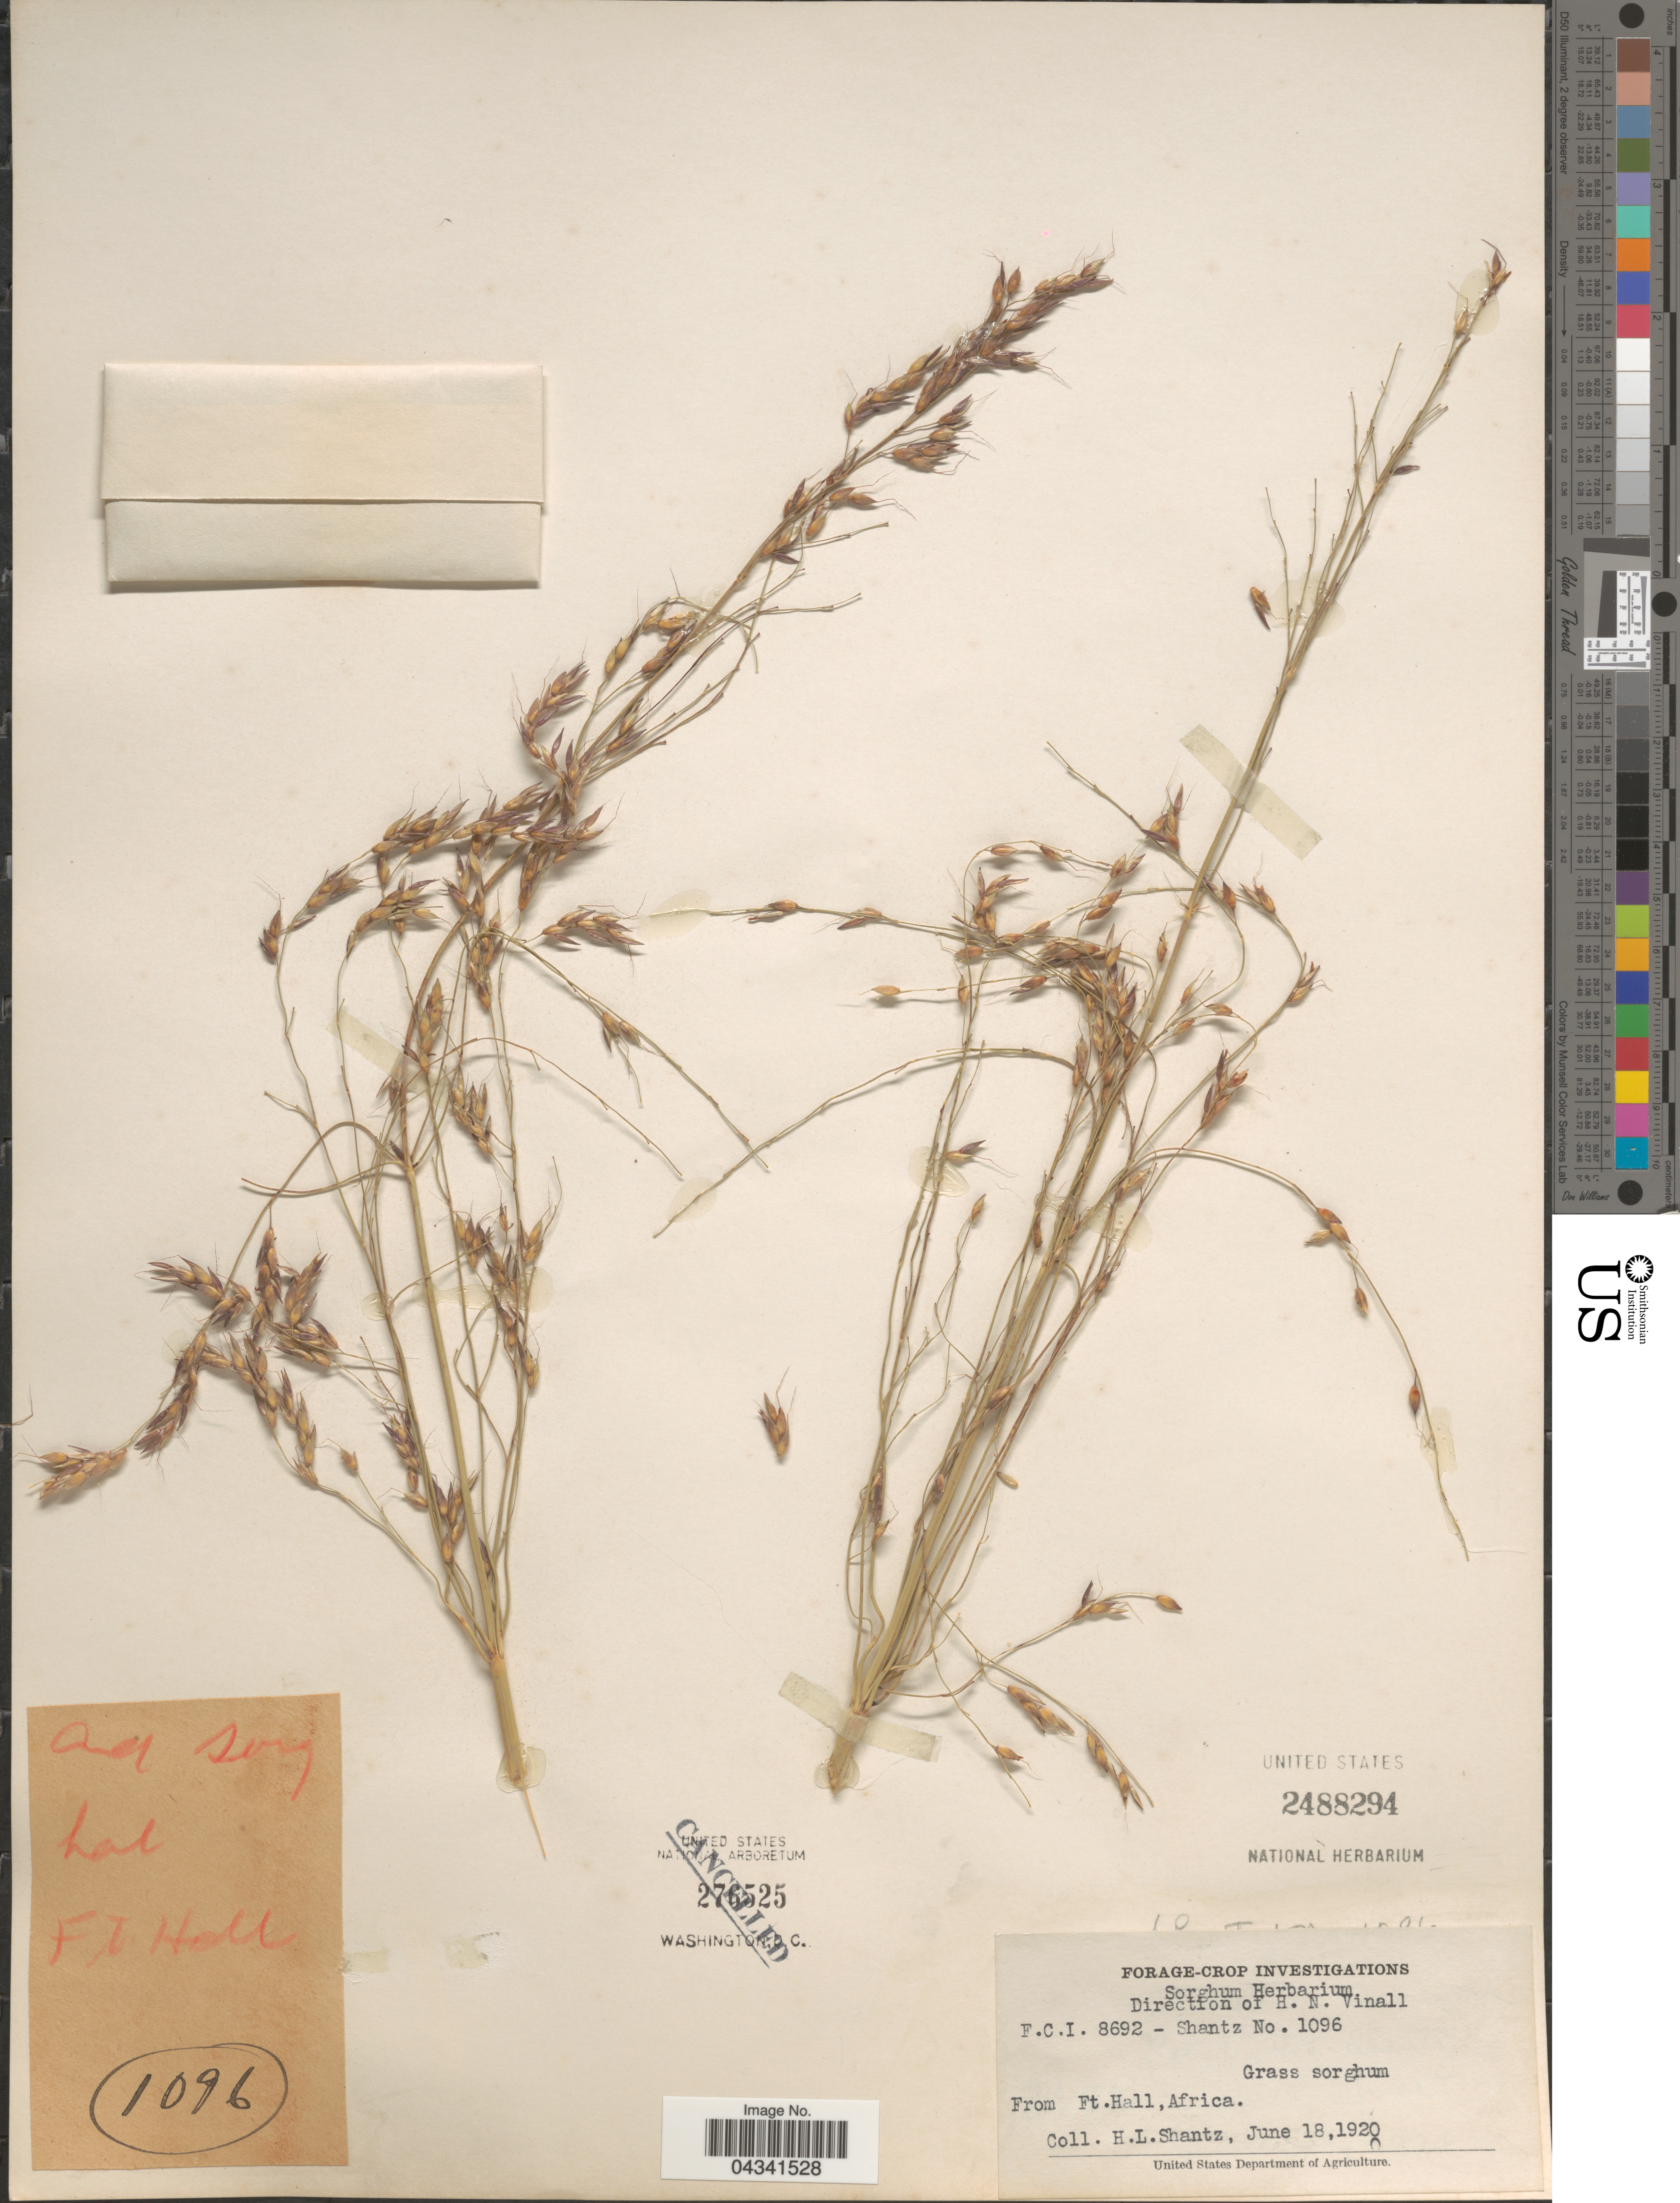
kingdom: Plantae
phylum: Tracheophyta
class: Liliopsida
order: Poales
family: Poaceae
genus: Sorghum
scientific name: Sorghum sp.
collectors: H. Shantz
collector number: F.C.I.8692/1096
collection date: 1920-06-18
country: Kenya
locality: From Ft. Hall, Africa.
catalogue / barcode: US 2488294